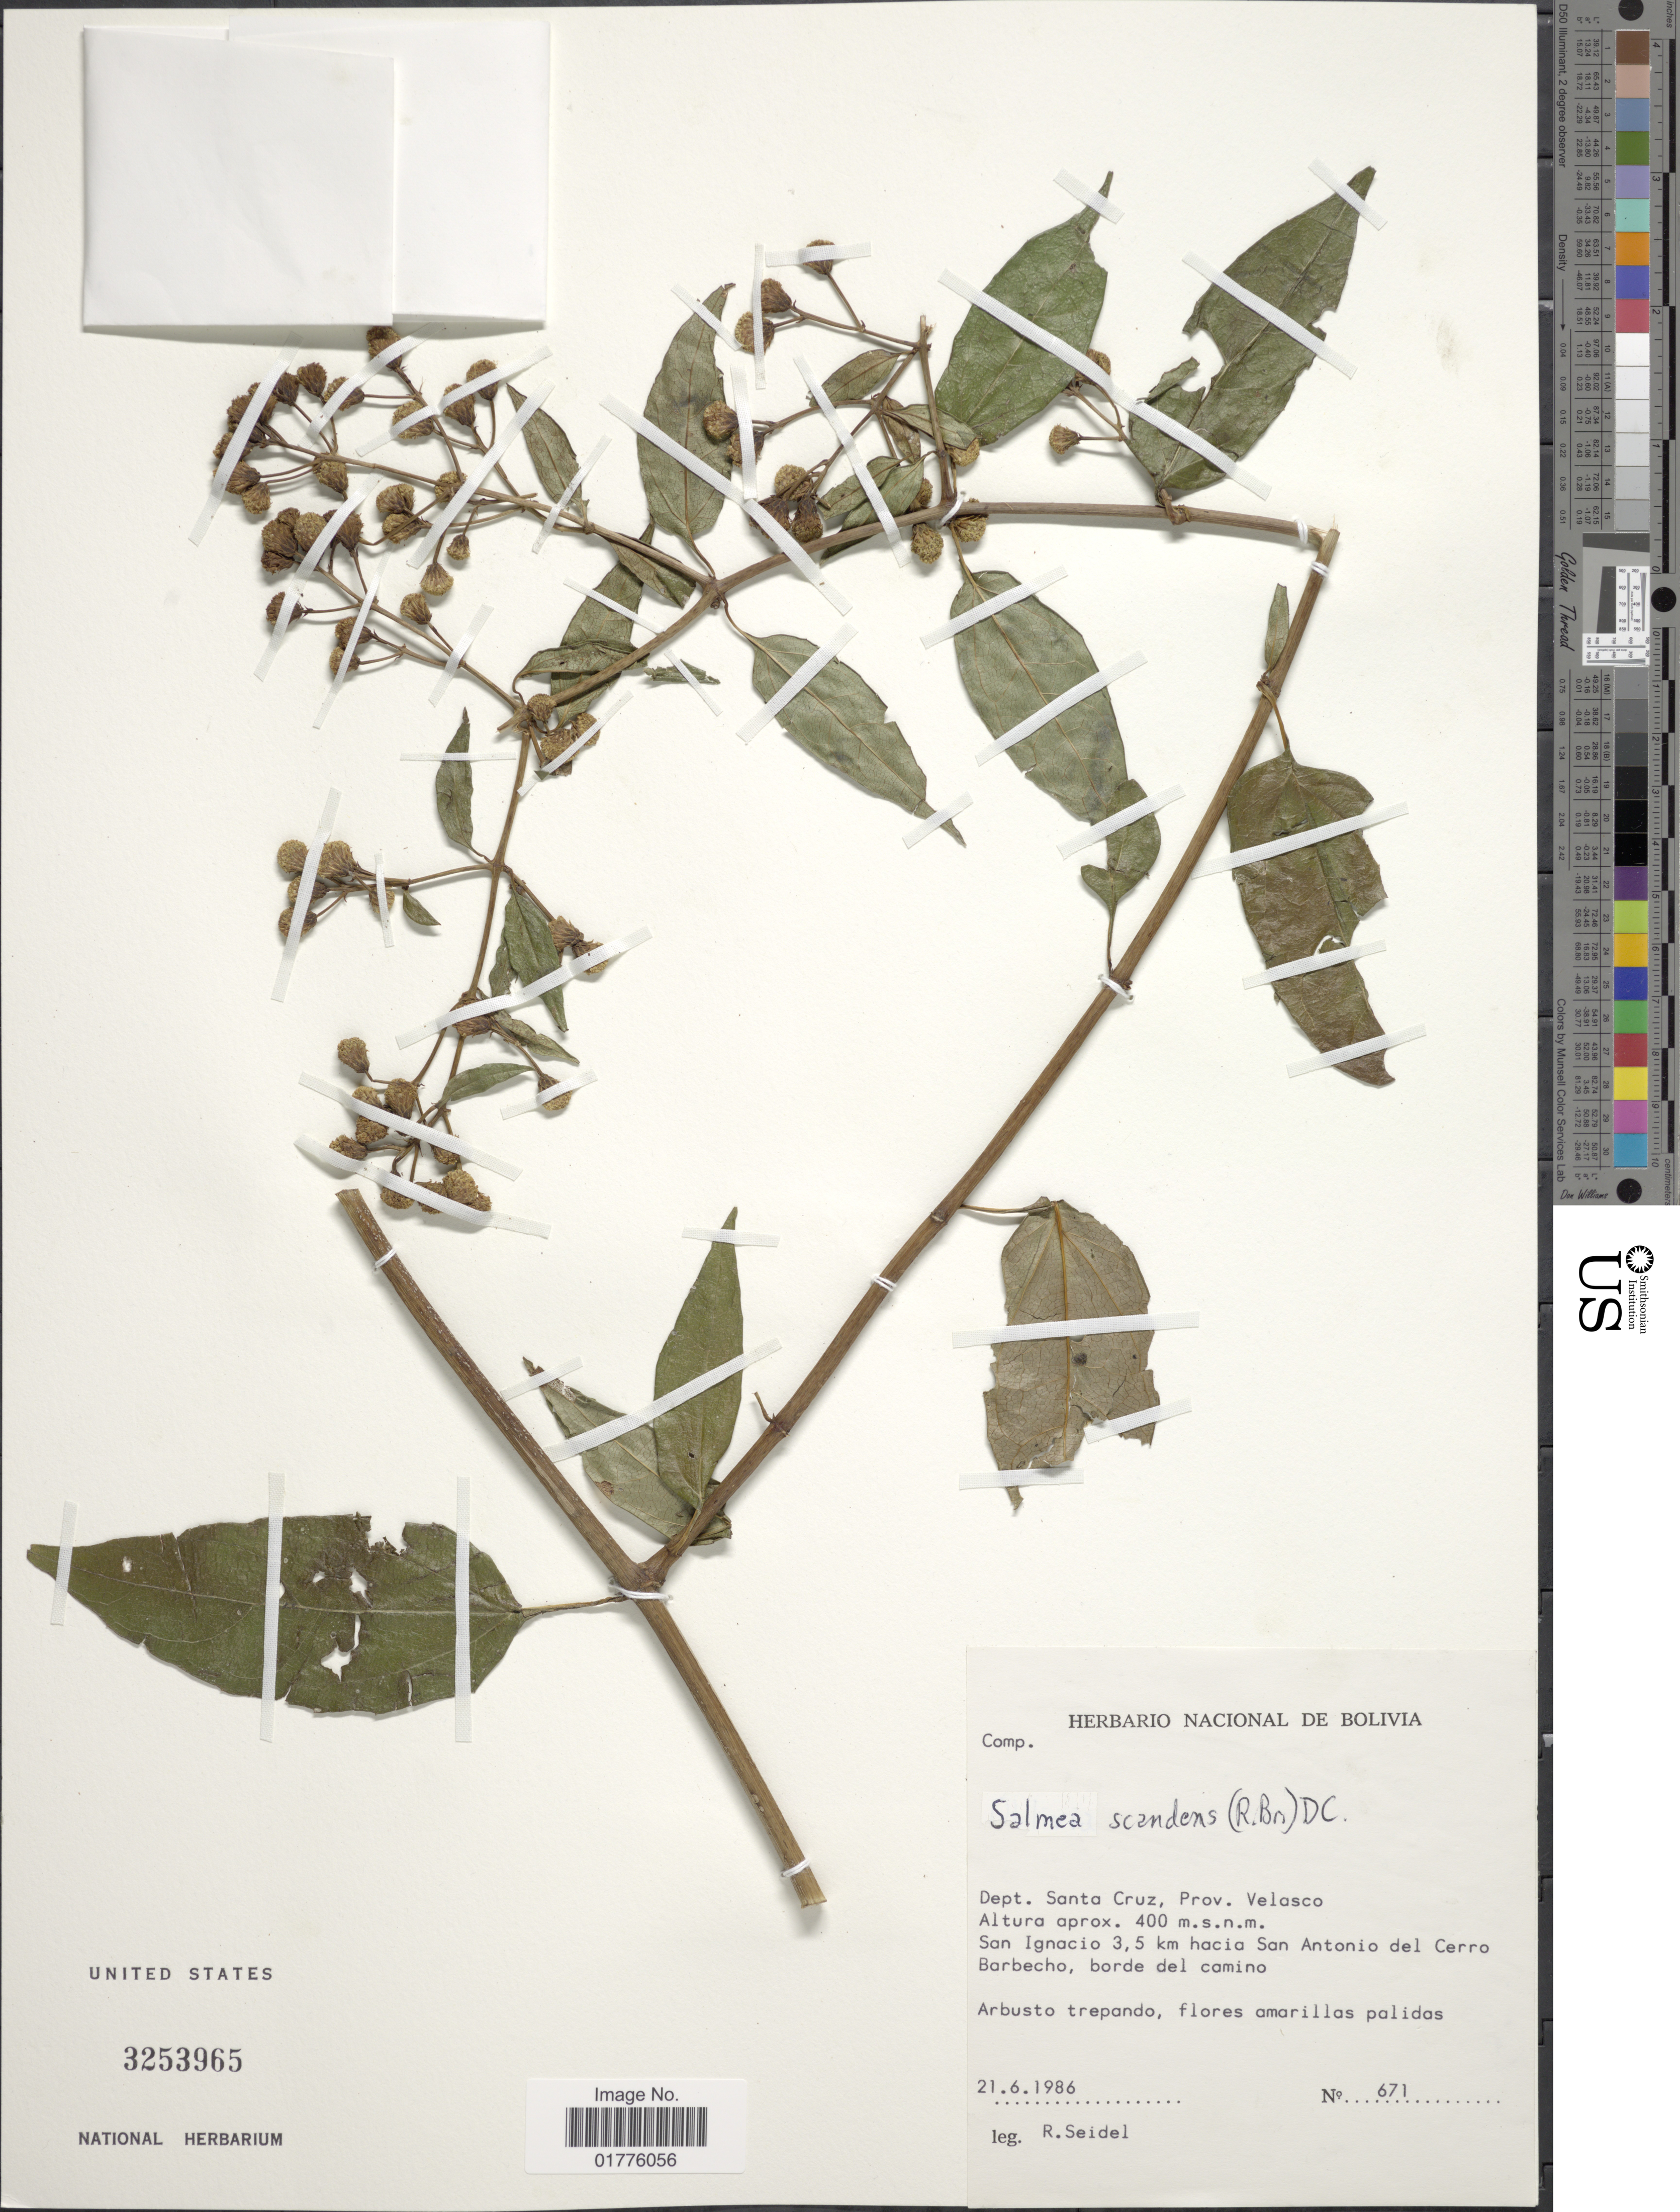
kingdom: Plantae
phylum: Tracheophyta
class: Magnoliopsida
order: Asterales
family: Asteraceae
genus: Salmea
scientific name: Salmea scandens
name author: (L.) DC.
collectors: R. Seidel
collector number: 671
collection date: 1986-06-21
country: Bolivia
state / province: Santa Cruz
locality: Dept. Santa Cruz, Prov. Velasco. San Ignacio 3,5 km hacia San Antonio del Cerro Barbecho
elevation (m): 400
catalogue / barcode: US 3253965